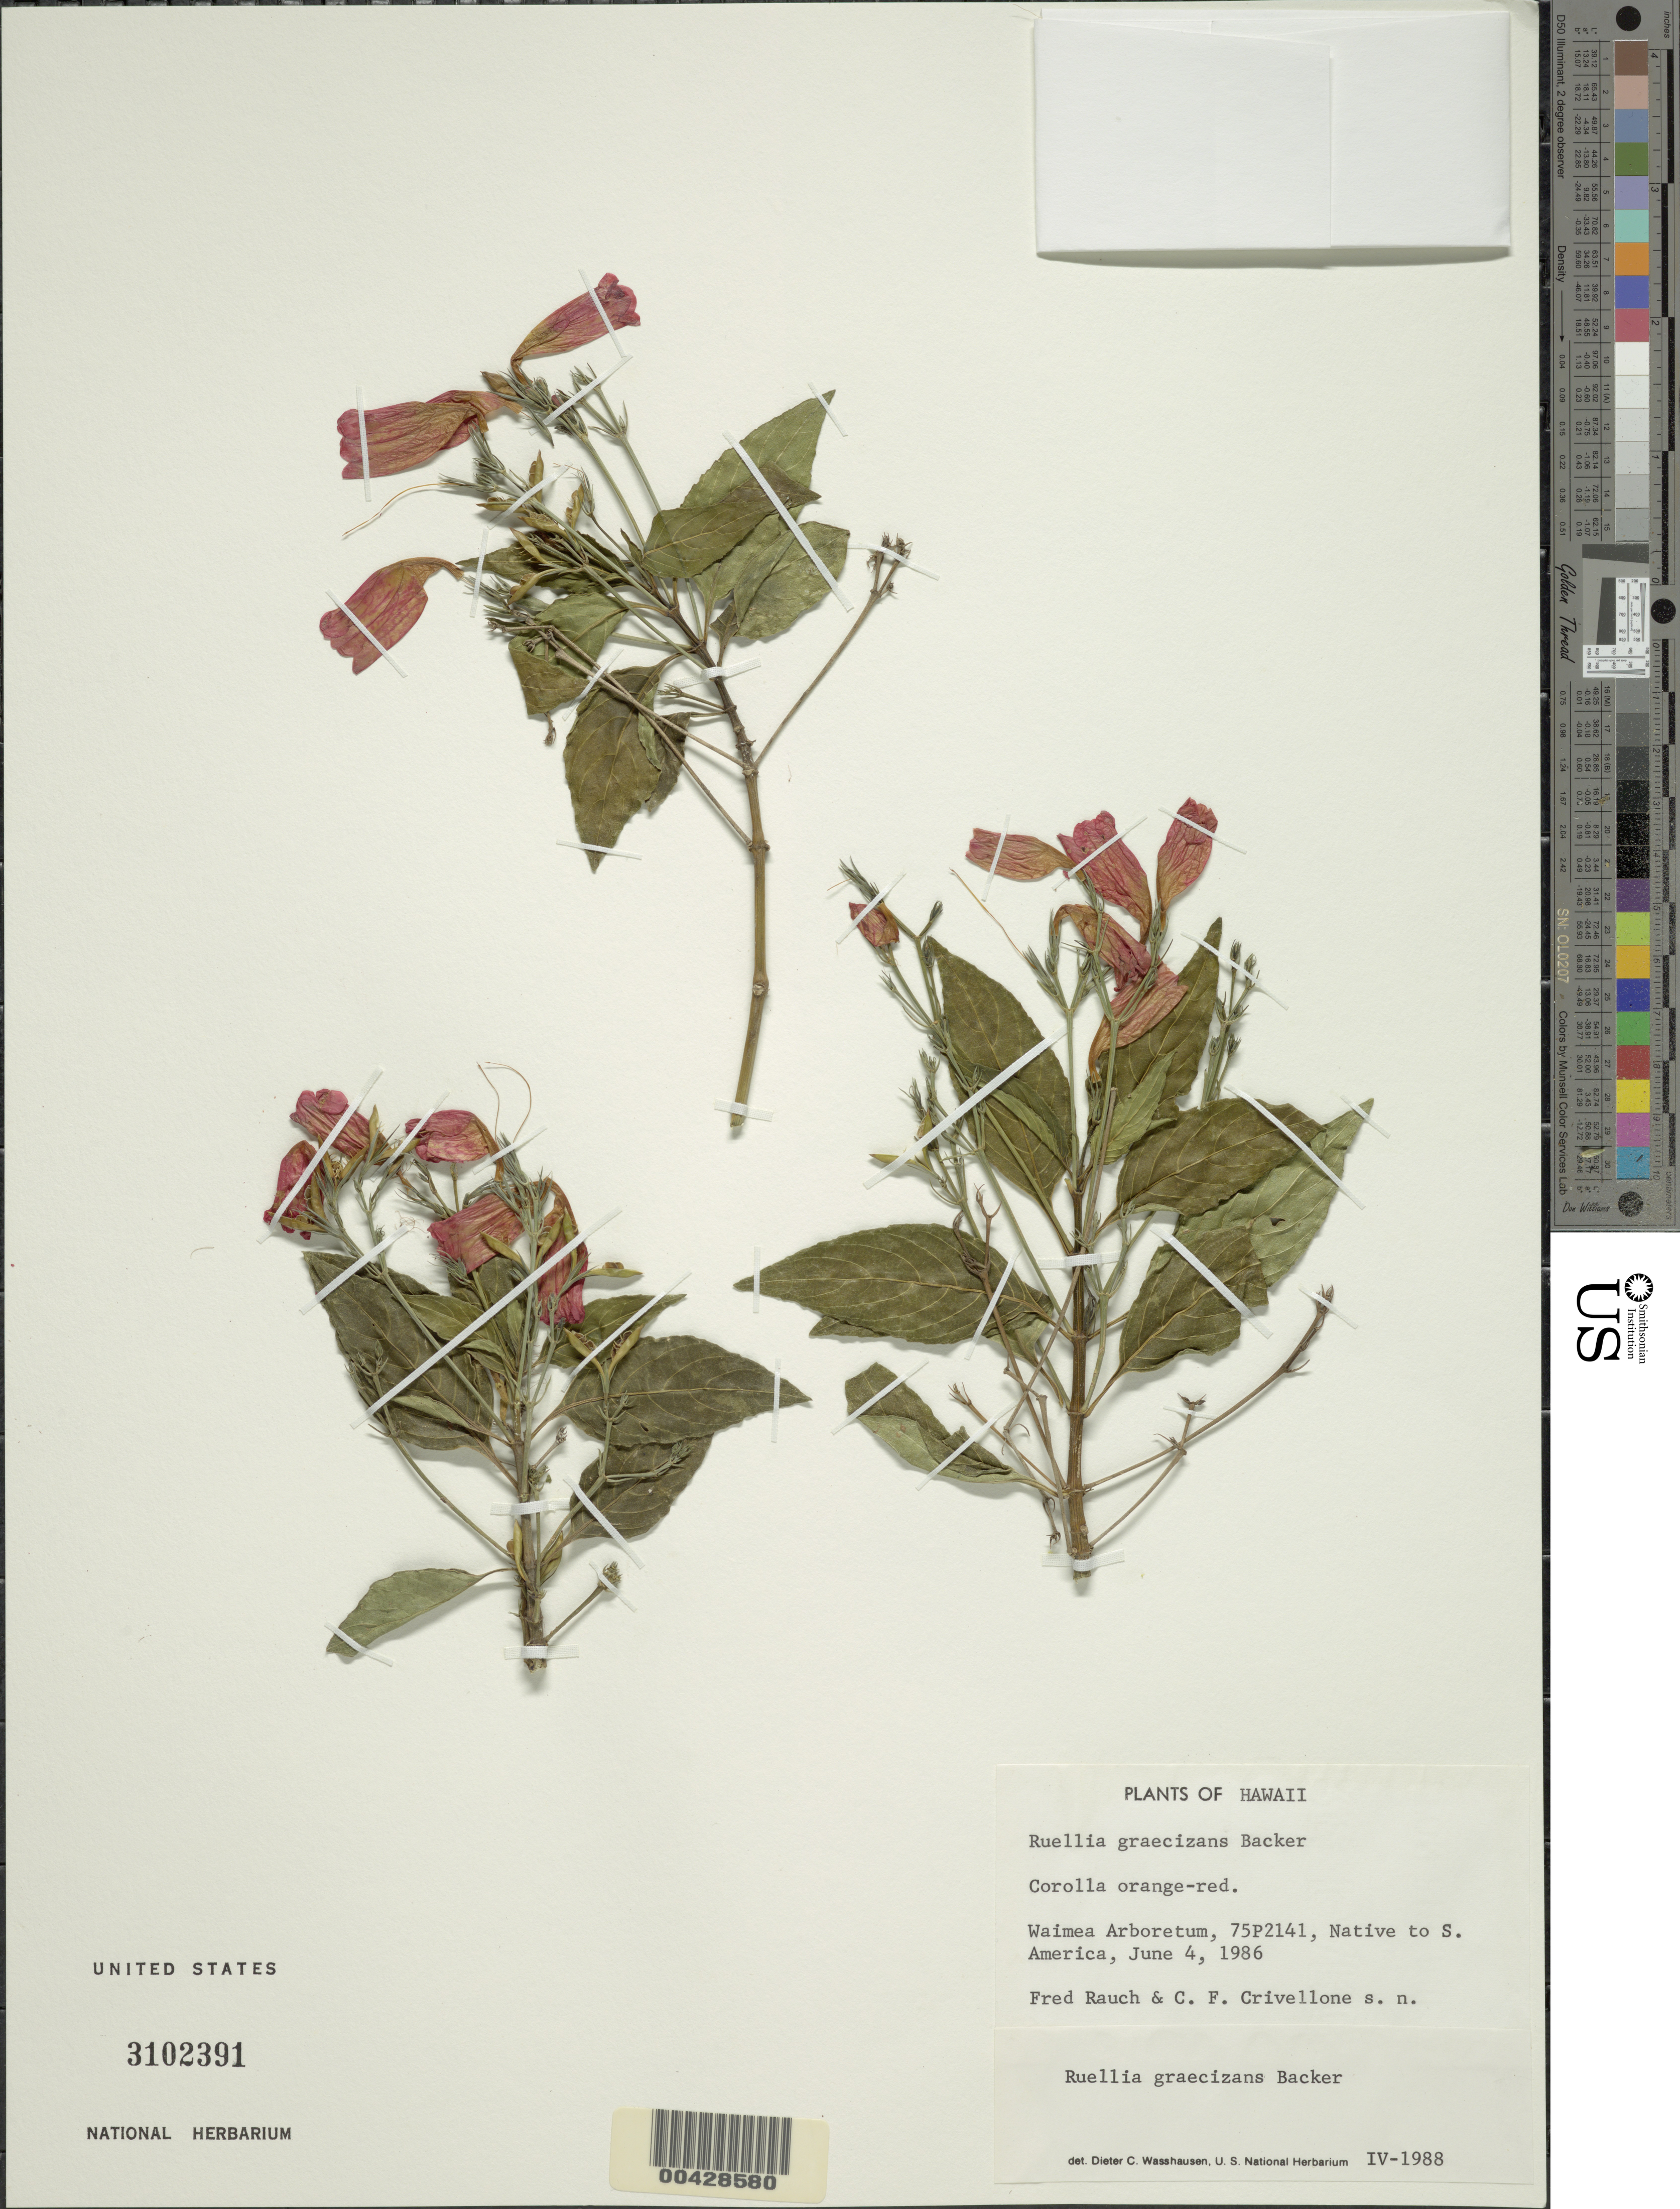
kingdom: Plantae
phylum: Tracheophyta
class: Magnoliopsida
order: Lamiales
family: Acanthaceae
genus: Ruellia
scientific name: Ruellia brevifolia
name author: (Pohl) C. Ezcurra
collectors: F. Rauch & C. Crivellone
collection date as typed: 4 Jun 1986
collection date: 1986-06-04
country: United States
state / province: Hawaii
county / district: Honolulu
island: Oahu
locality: Waimea Arboretum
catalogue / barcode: US 3102391